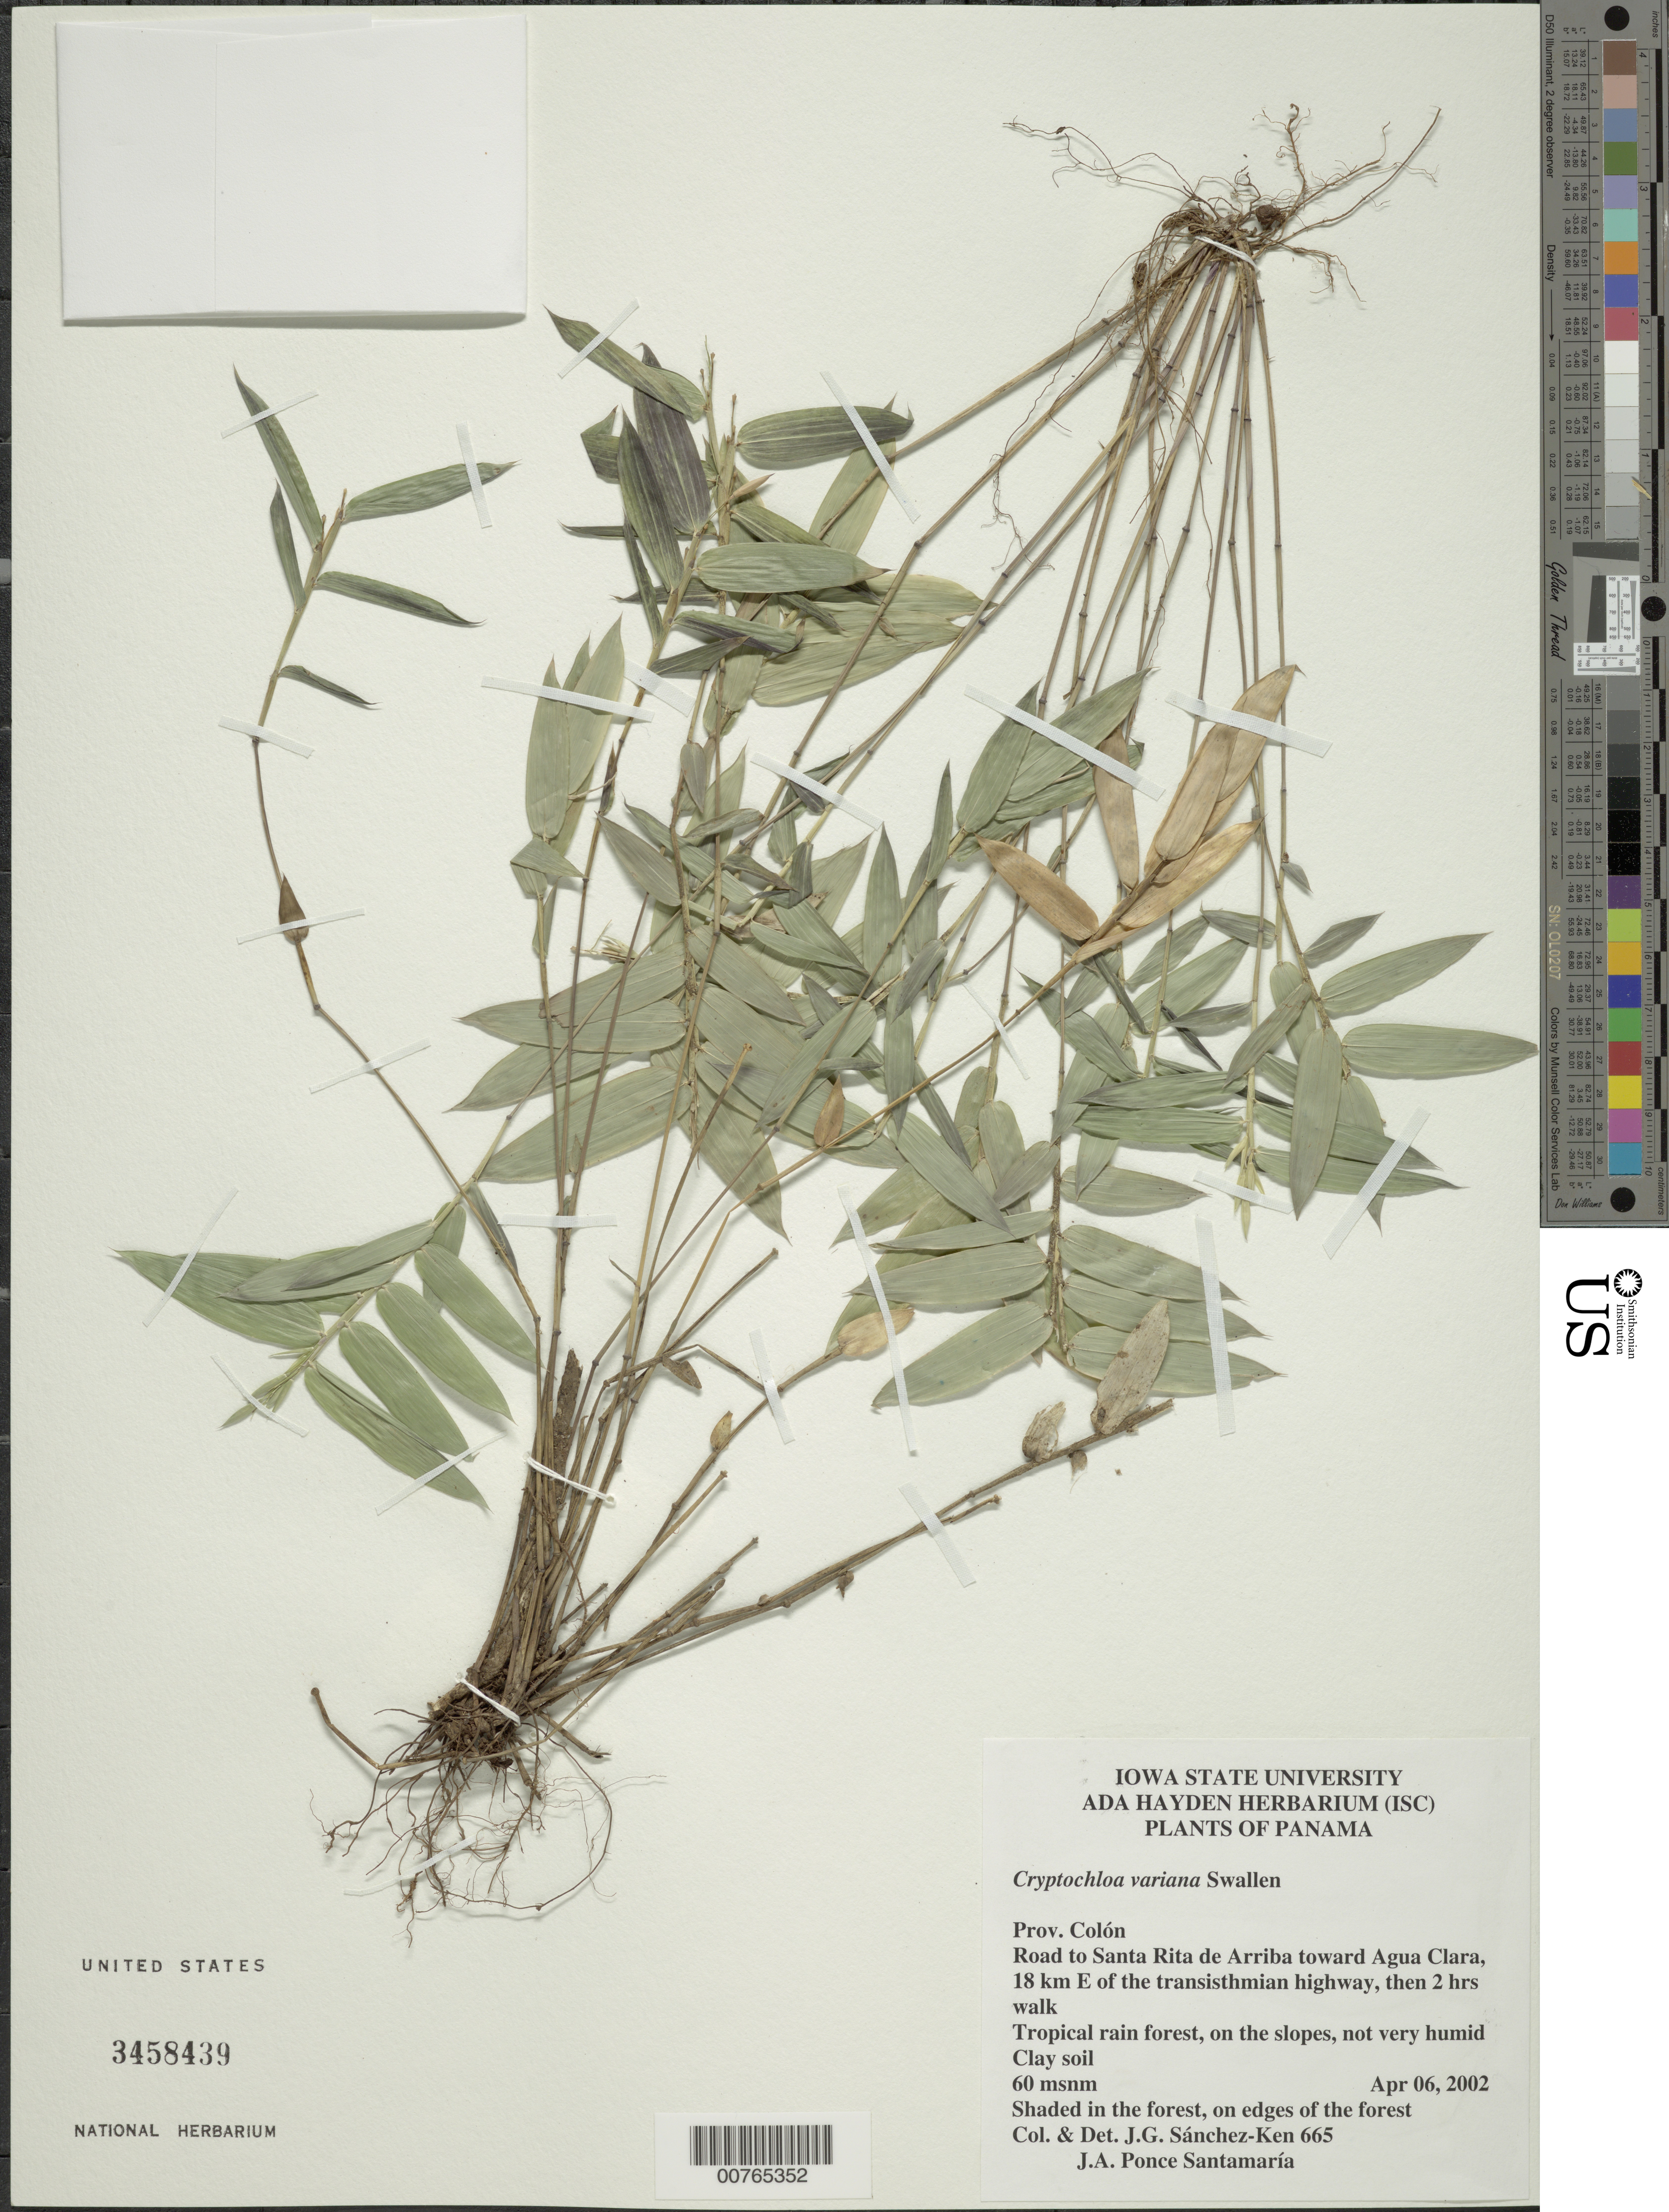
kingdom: Plantae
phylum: Tracheophyta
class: Liliopsida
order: Poales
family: Poaceae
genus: Cryptochloa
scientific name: Cryptochloa variana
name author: Swallen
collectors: J. G. Sánchez-Ken & J. Ponce Santamaria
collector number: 665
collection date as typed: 06 Apr 2002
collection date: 2002-04-06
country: Panama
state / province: Colón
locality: Road to Santa Rita de Arriba toward Agua Clara, E of Trans-Isthmian highway.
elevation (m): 60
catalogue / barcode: US 3458439